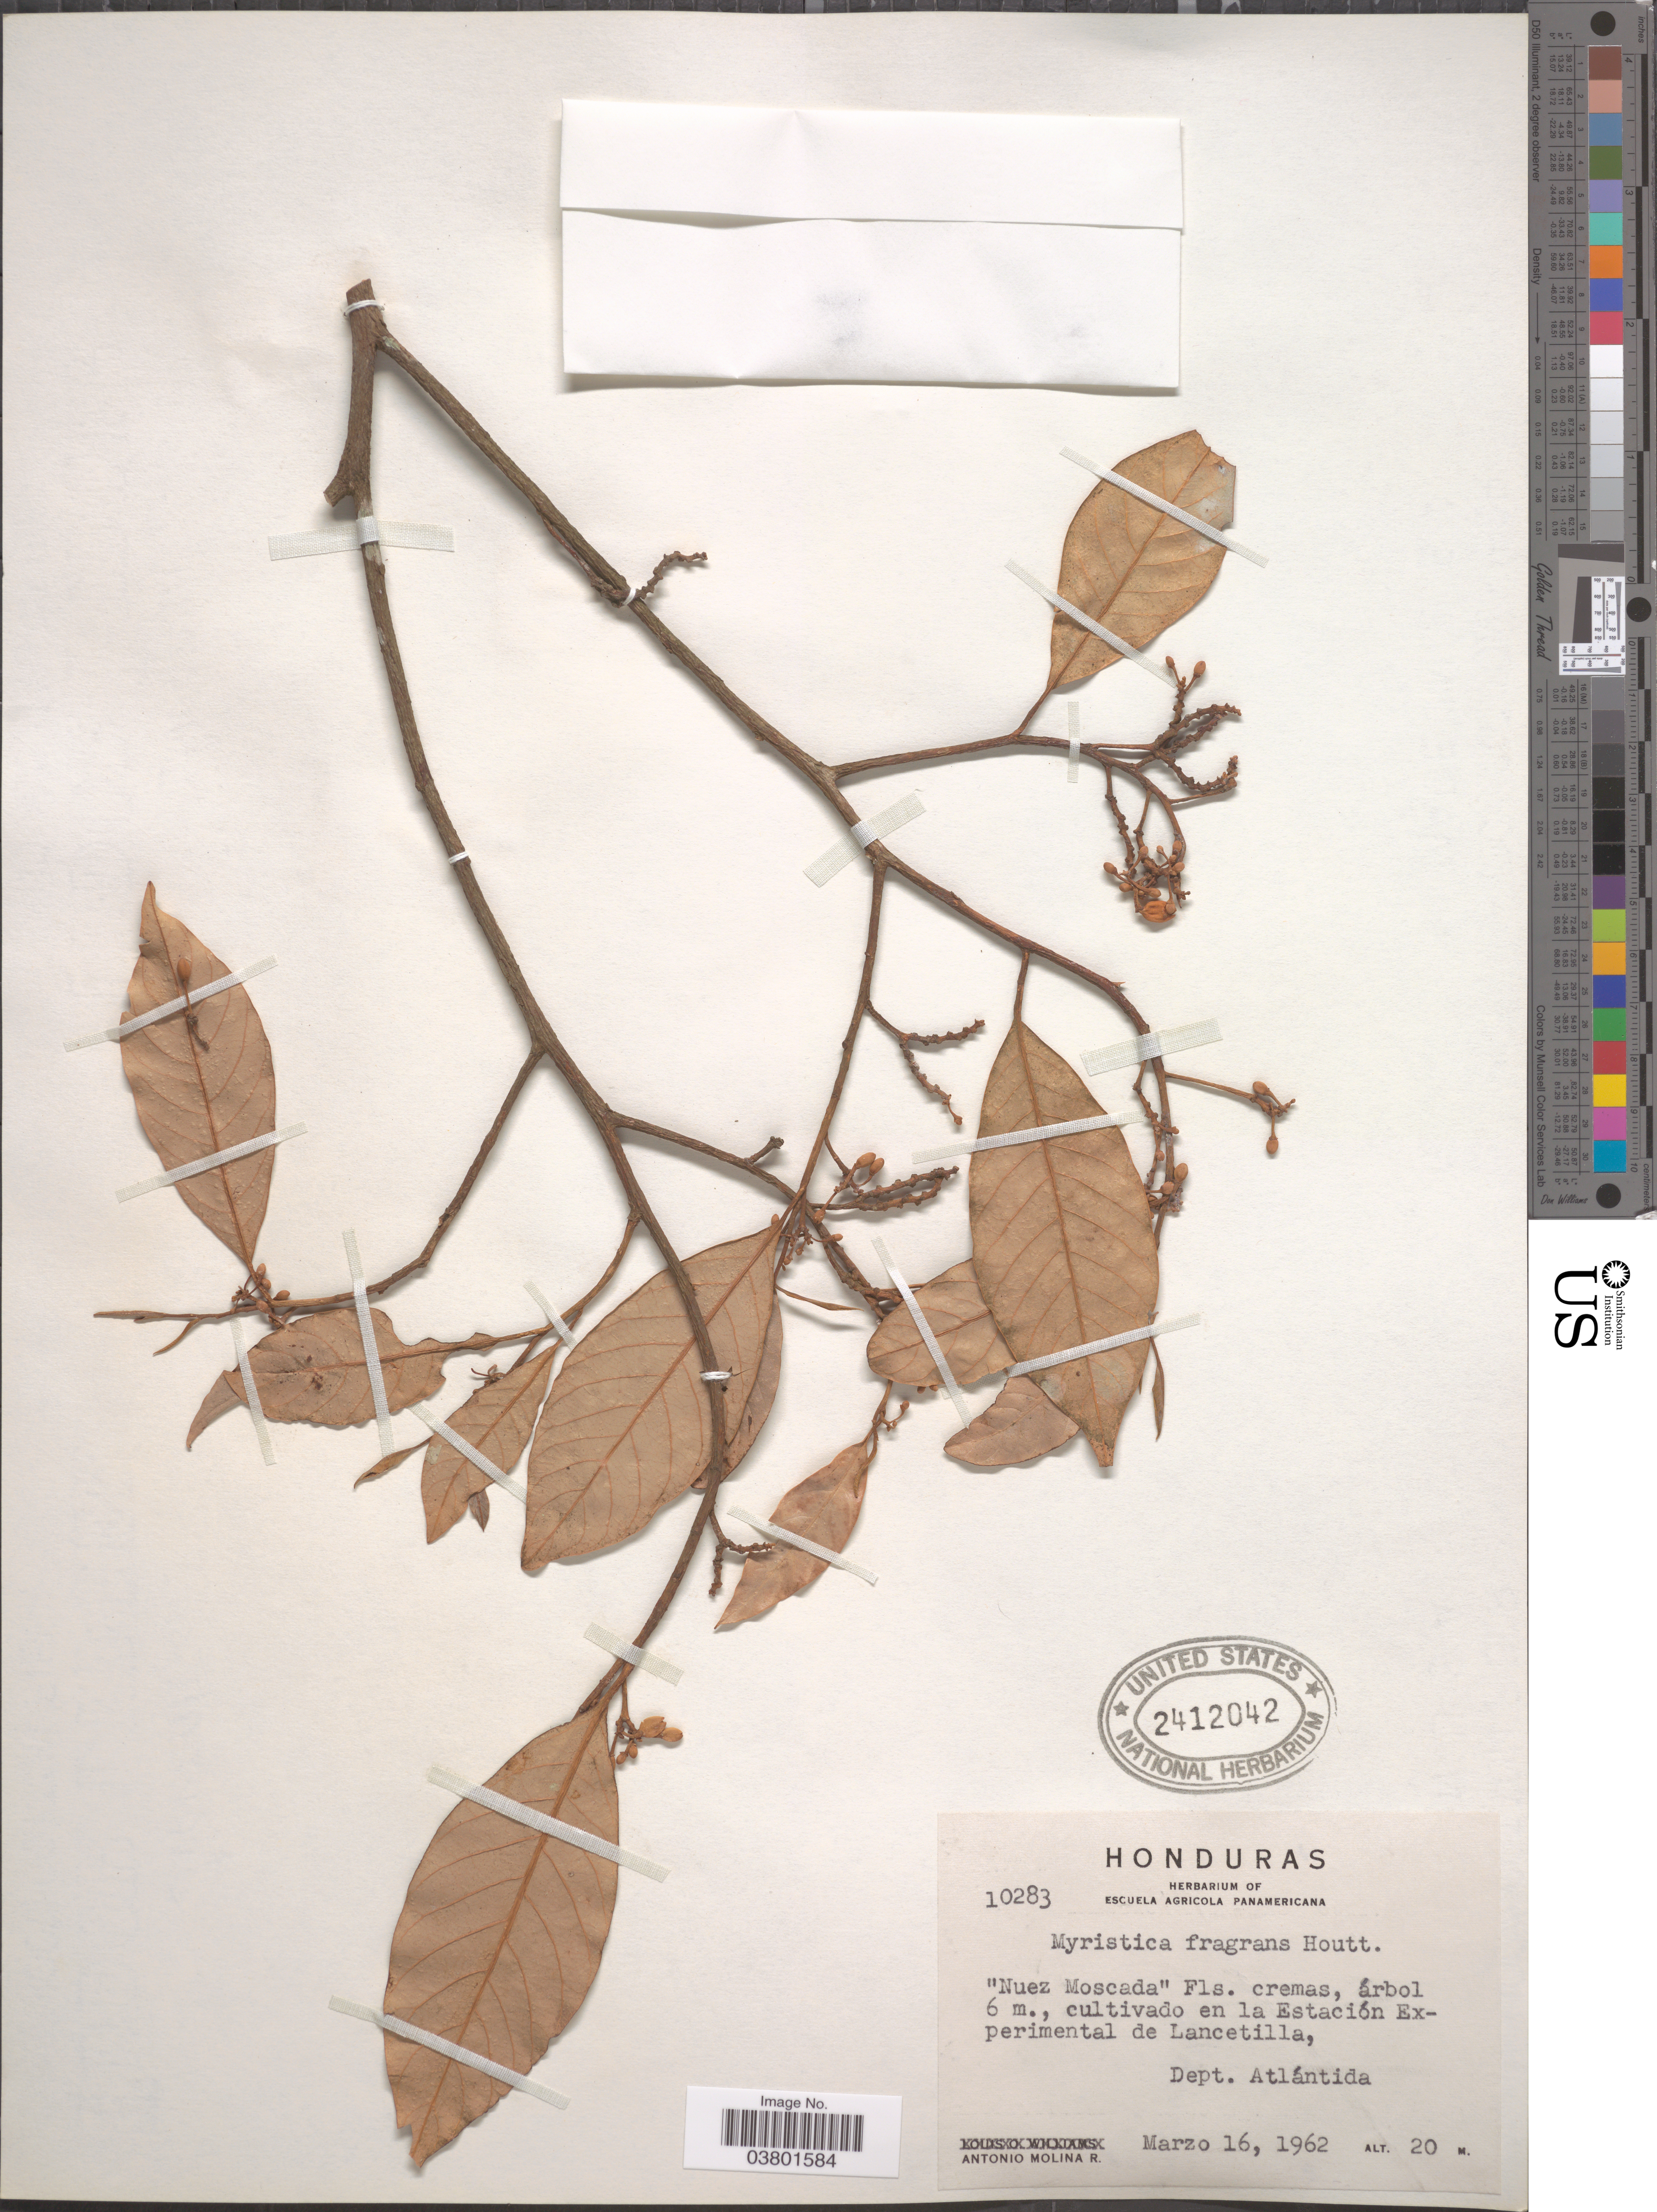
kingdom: Plantae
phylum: Tracheophyta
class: Magnoliopsida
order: Magnoliales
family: Myristicaceae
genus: Myristica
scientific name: Myristica fragrans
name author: Houtt.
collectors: A. Molina R.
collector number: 10283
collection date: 1962-03-16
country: Honduras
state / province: Atlantida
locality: En la Estación Experimental de Lancetilla, Dept. Atlántida.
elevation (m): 20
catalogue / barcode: US 2412042